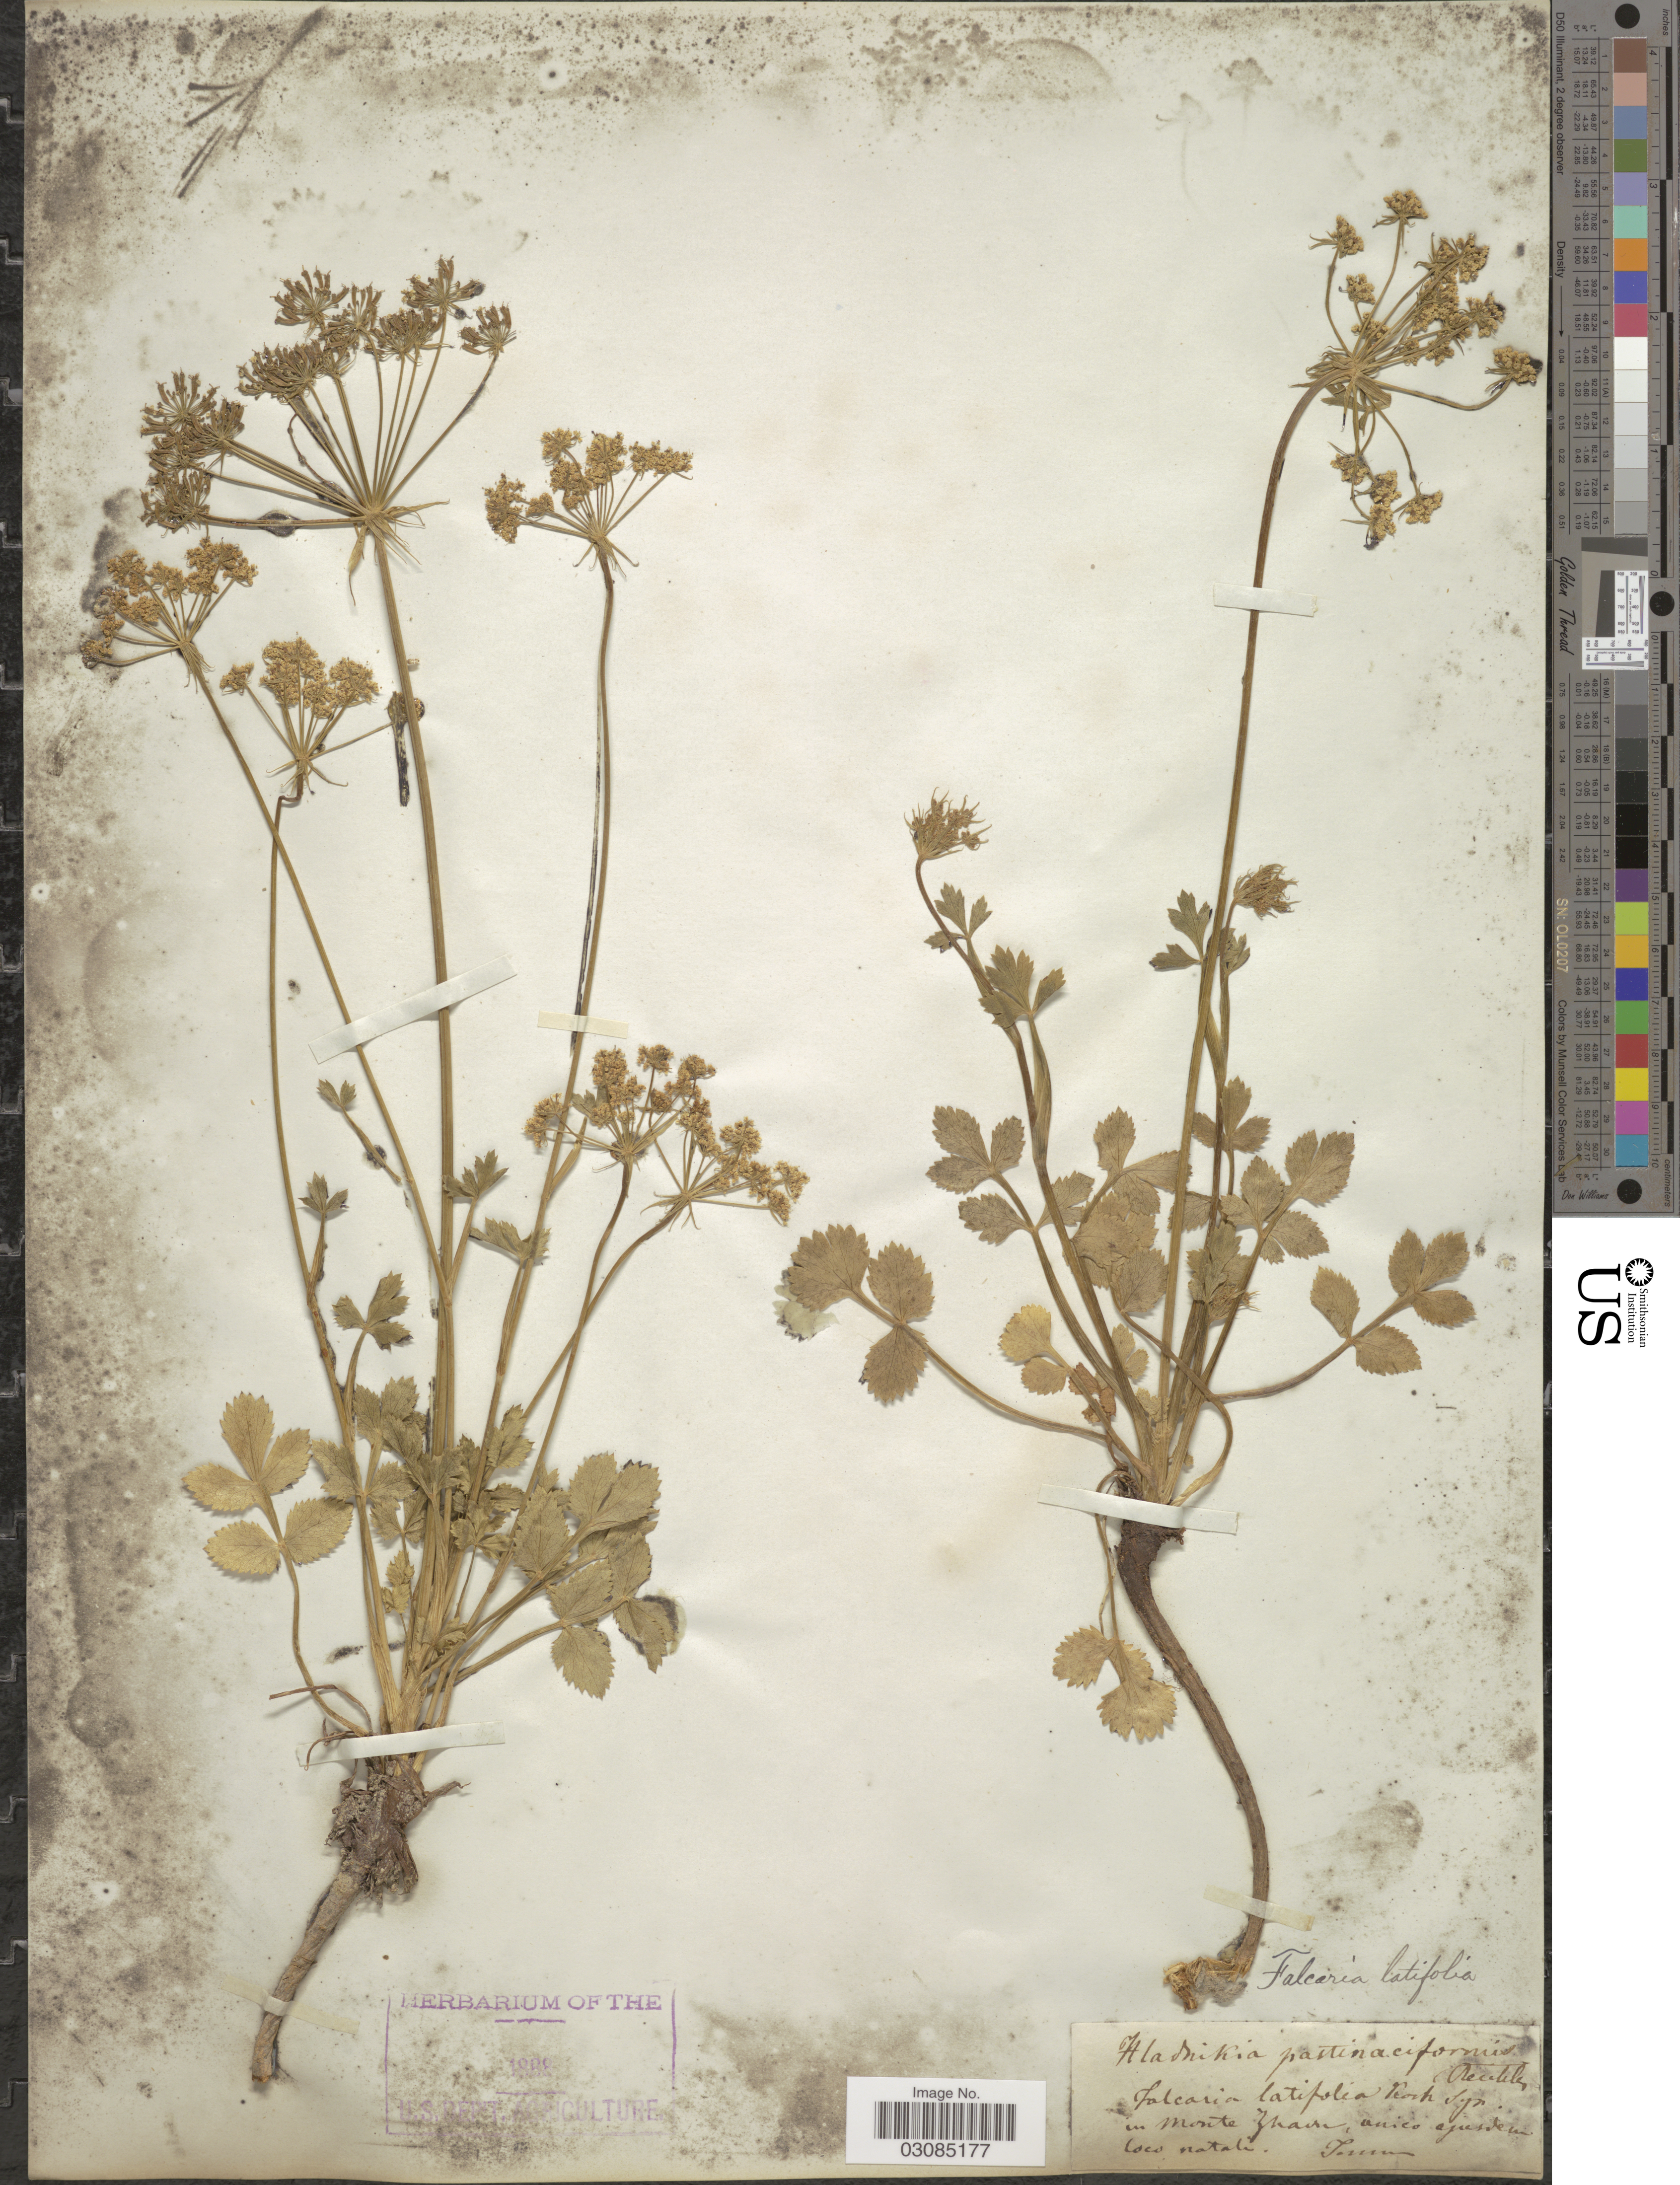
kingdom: Plantae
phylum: Tracheophyta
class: Magnoliopsida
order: Apiales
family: Apiaceae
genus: Falcaria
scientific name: Falcaria latifolia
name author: (Williams et al.) W.D.J. Koch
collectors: Tassin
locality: In monte Zhaum, anico ajusdem loco natali. [interpreted]